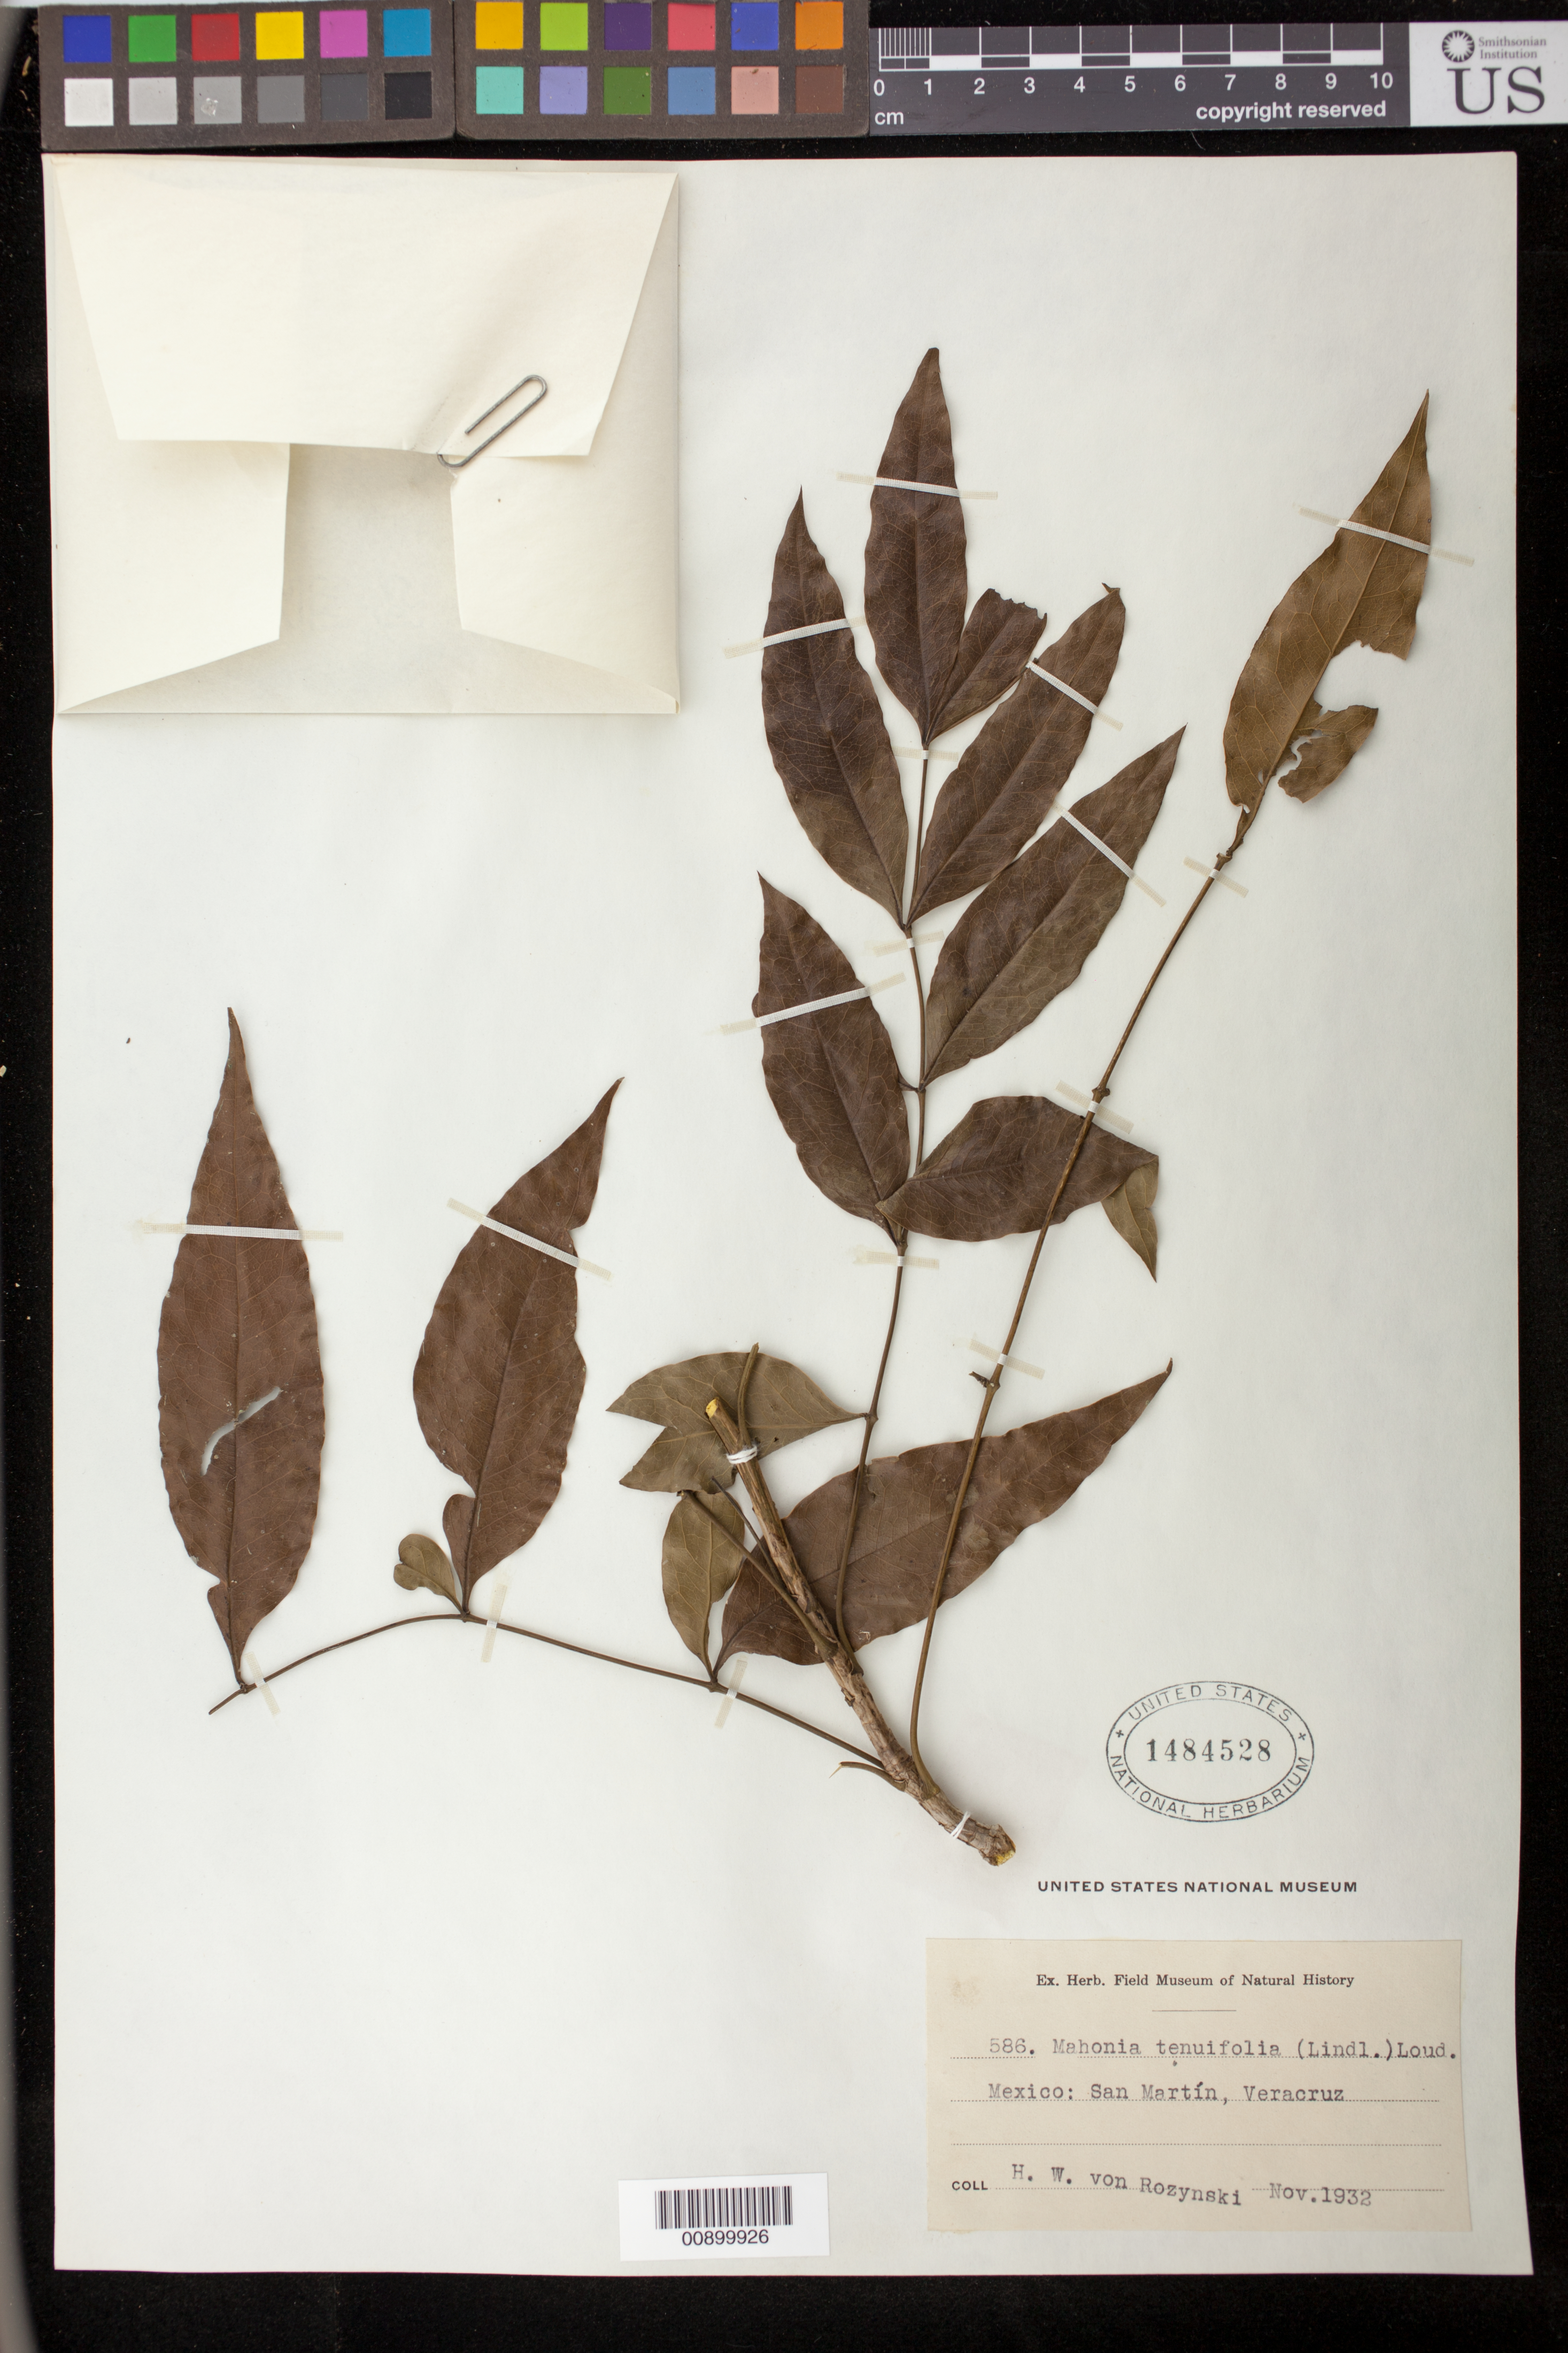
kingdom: Plantae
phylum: Tracheophyta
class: Magnoliopsida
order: Ranunculales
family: Berberidaceae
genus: Mahonia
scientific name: Mahonia tenuifolia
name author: (Lindl.) Loudon ex Fedde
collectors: Rozynski, H. W. von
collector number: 586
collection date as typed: Nov 1932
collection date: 1932-11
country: Mexico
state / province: Veracruz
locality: San Martín, Veracruz.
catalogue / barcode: US 1484528